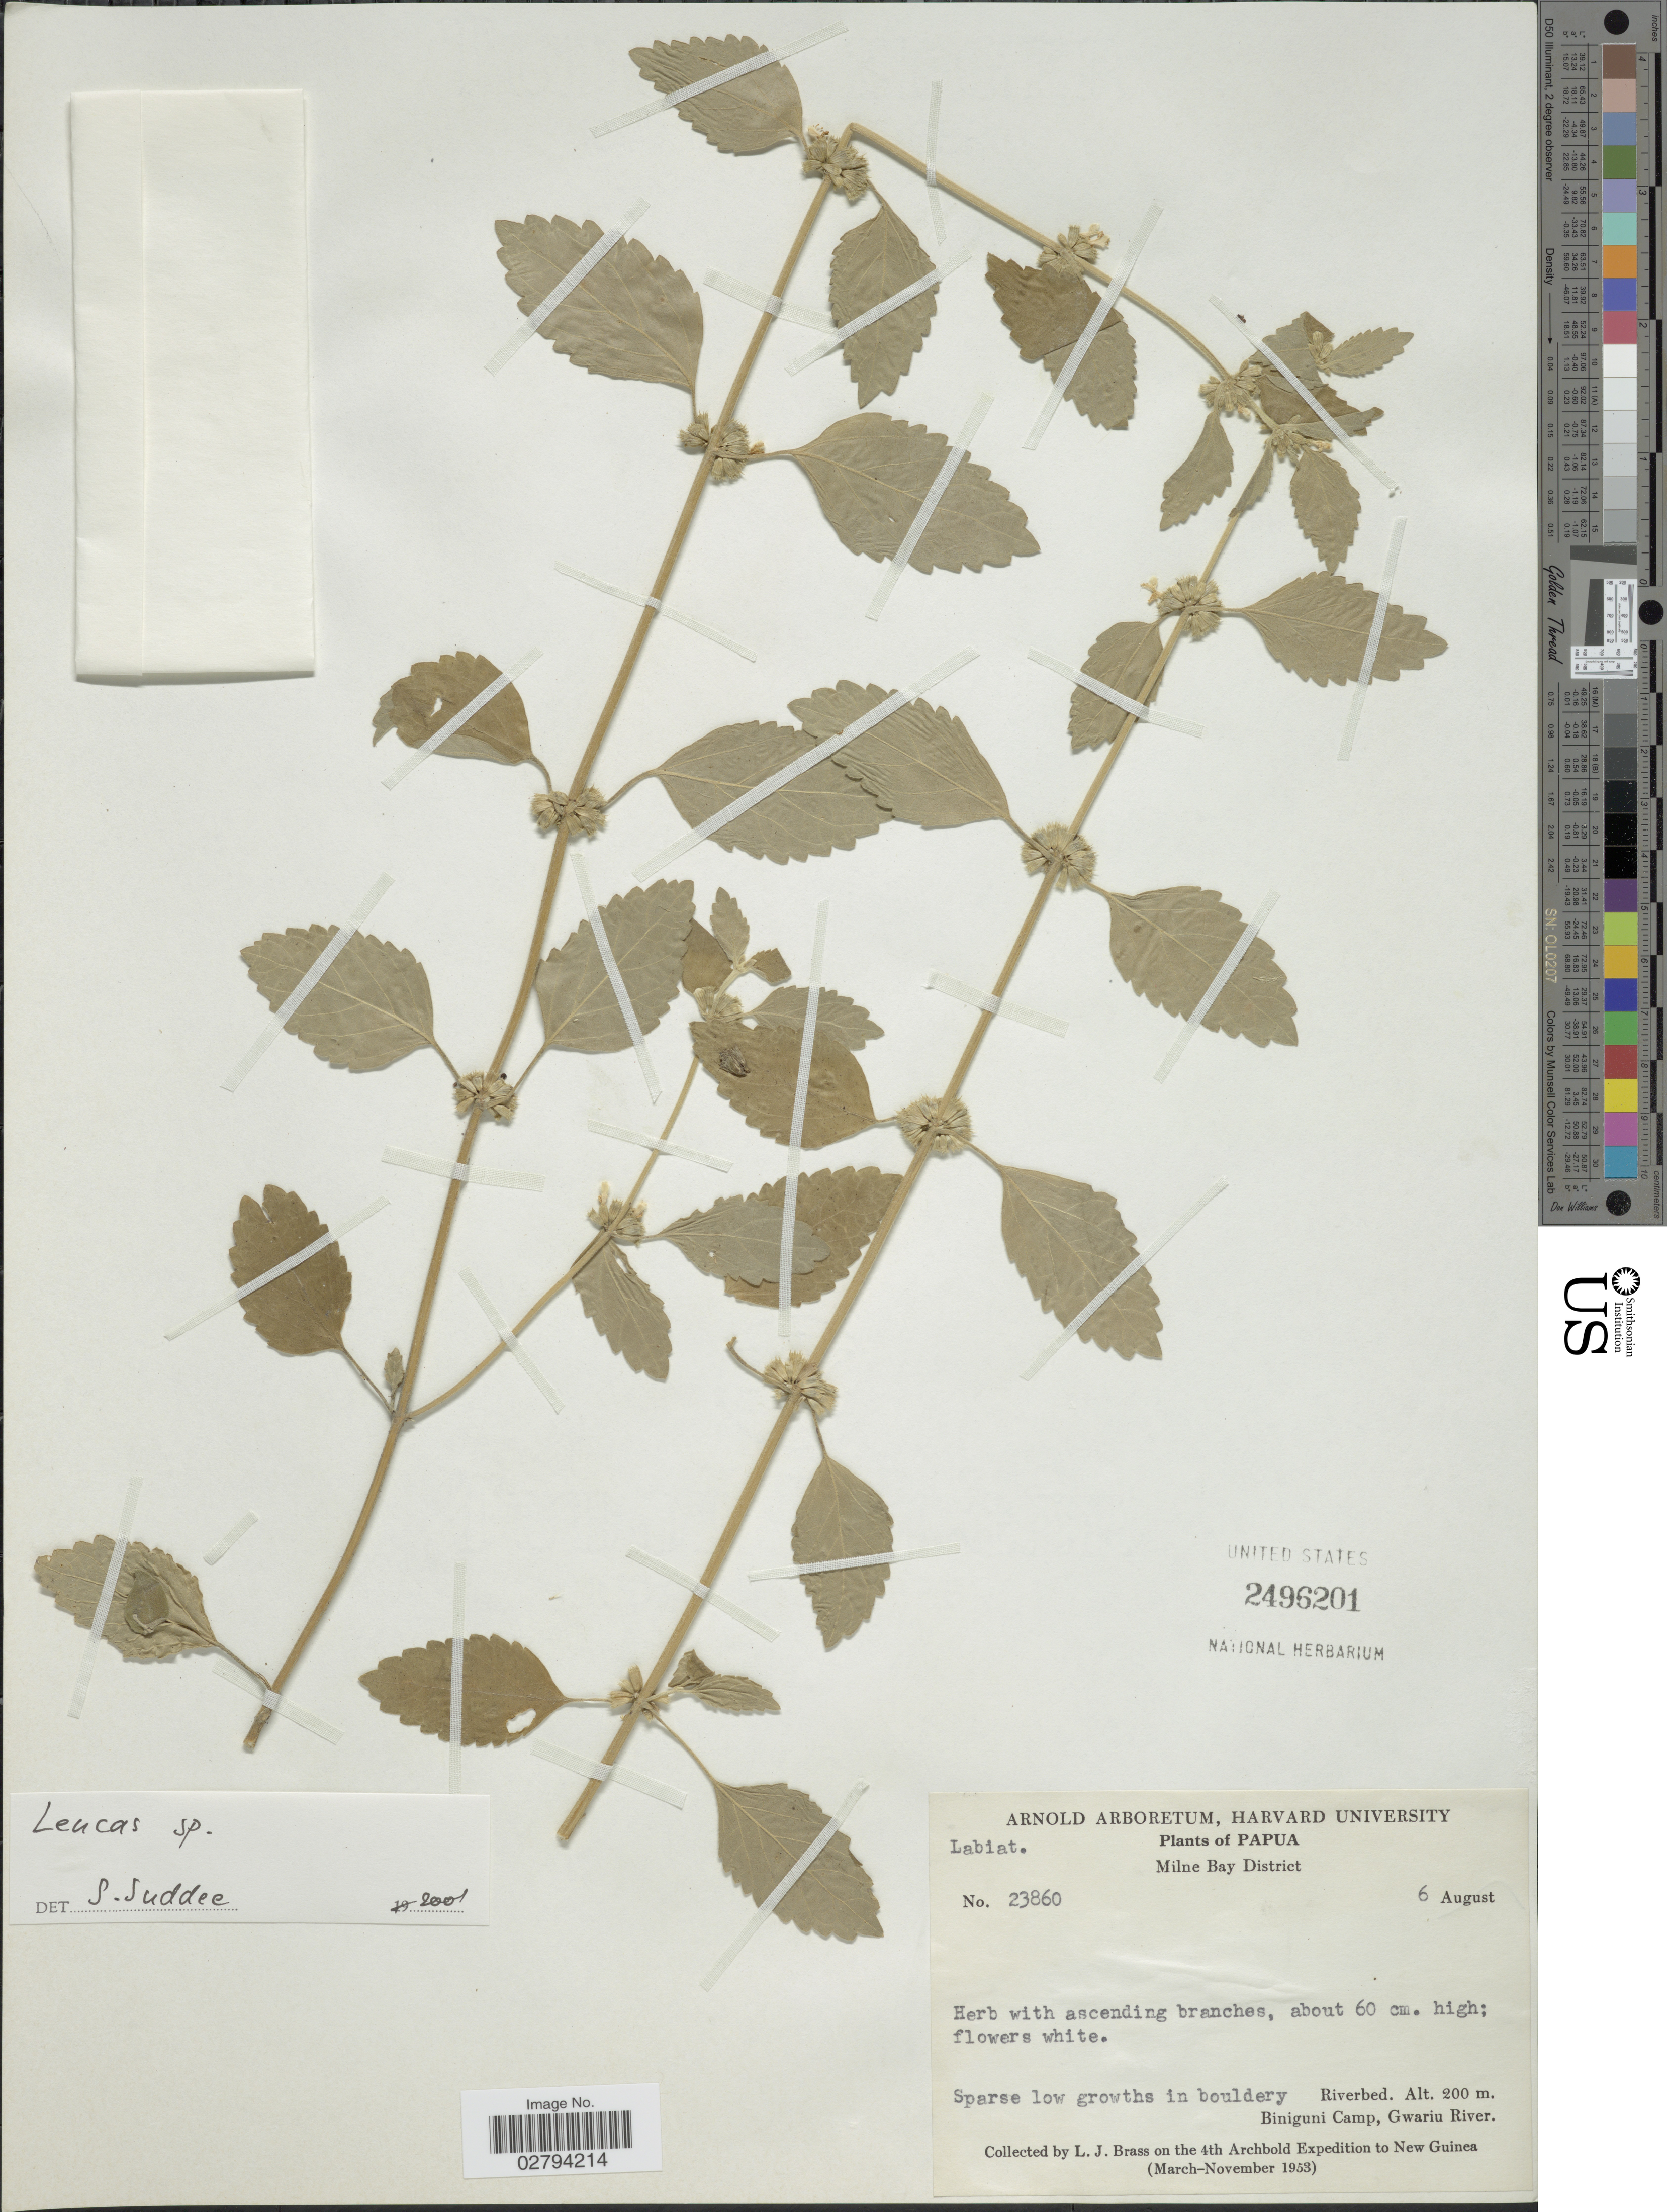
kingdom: Plantae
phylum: Tracheophyta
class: Magnoliopsida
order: Lamiales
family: Lamiaceae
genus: Leucas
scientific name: Leucas sp.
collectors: L. J. Brass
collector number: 23860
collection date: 1953-08-06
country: Papua New Guinea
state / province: Milne Bay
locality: Milne Bay District, Riverbed, Biniguni Camp, Gwariu River. Papua. New Guinea.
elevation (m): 200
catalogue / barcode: US 2496201